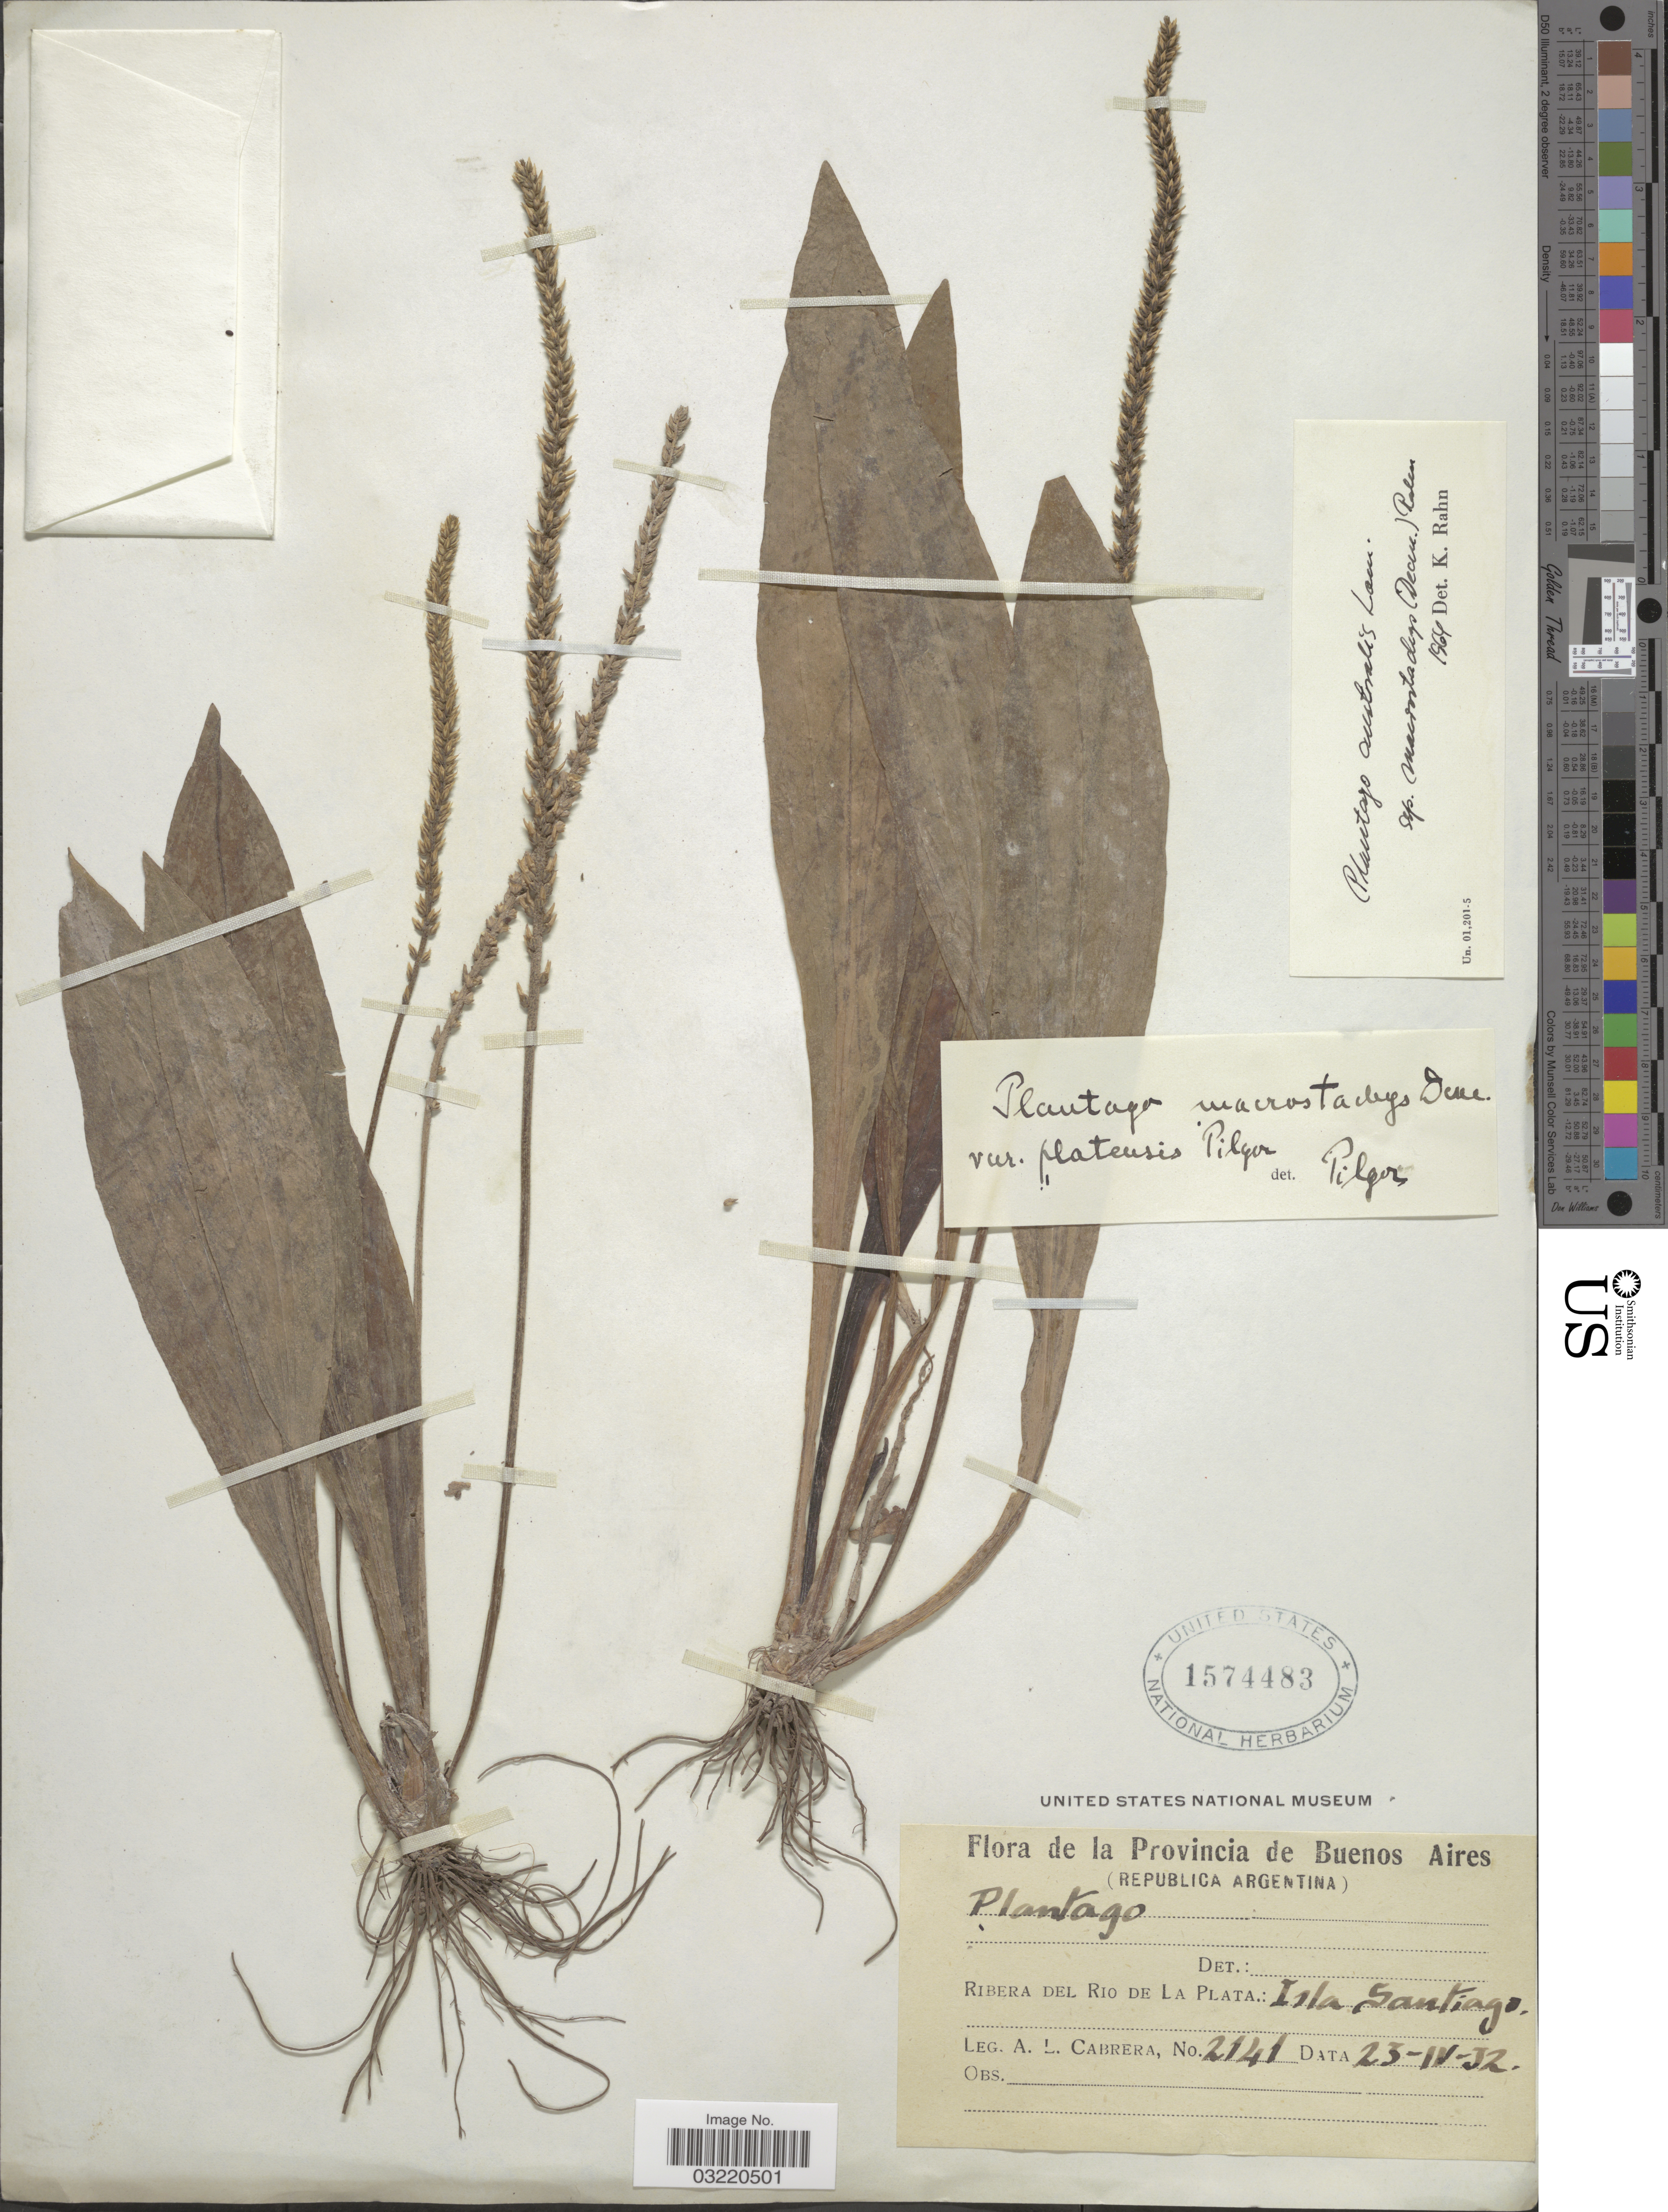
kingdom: Plantae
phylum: Tracheophyta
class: Magnoliopsida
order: Lamiales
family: Plantaginaceae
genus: Plantago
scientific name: Plantago australis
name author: Lam.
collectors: A. L. Cabrera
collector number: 2141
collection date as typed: Transcribed d/m/y: 23/4/12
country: Argentina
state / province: Buenos Aires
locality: Riberia del Rio de La Plata.: Isla Santiago.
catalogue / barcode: US 1574483